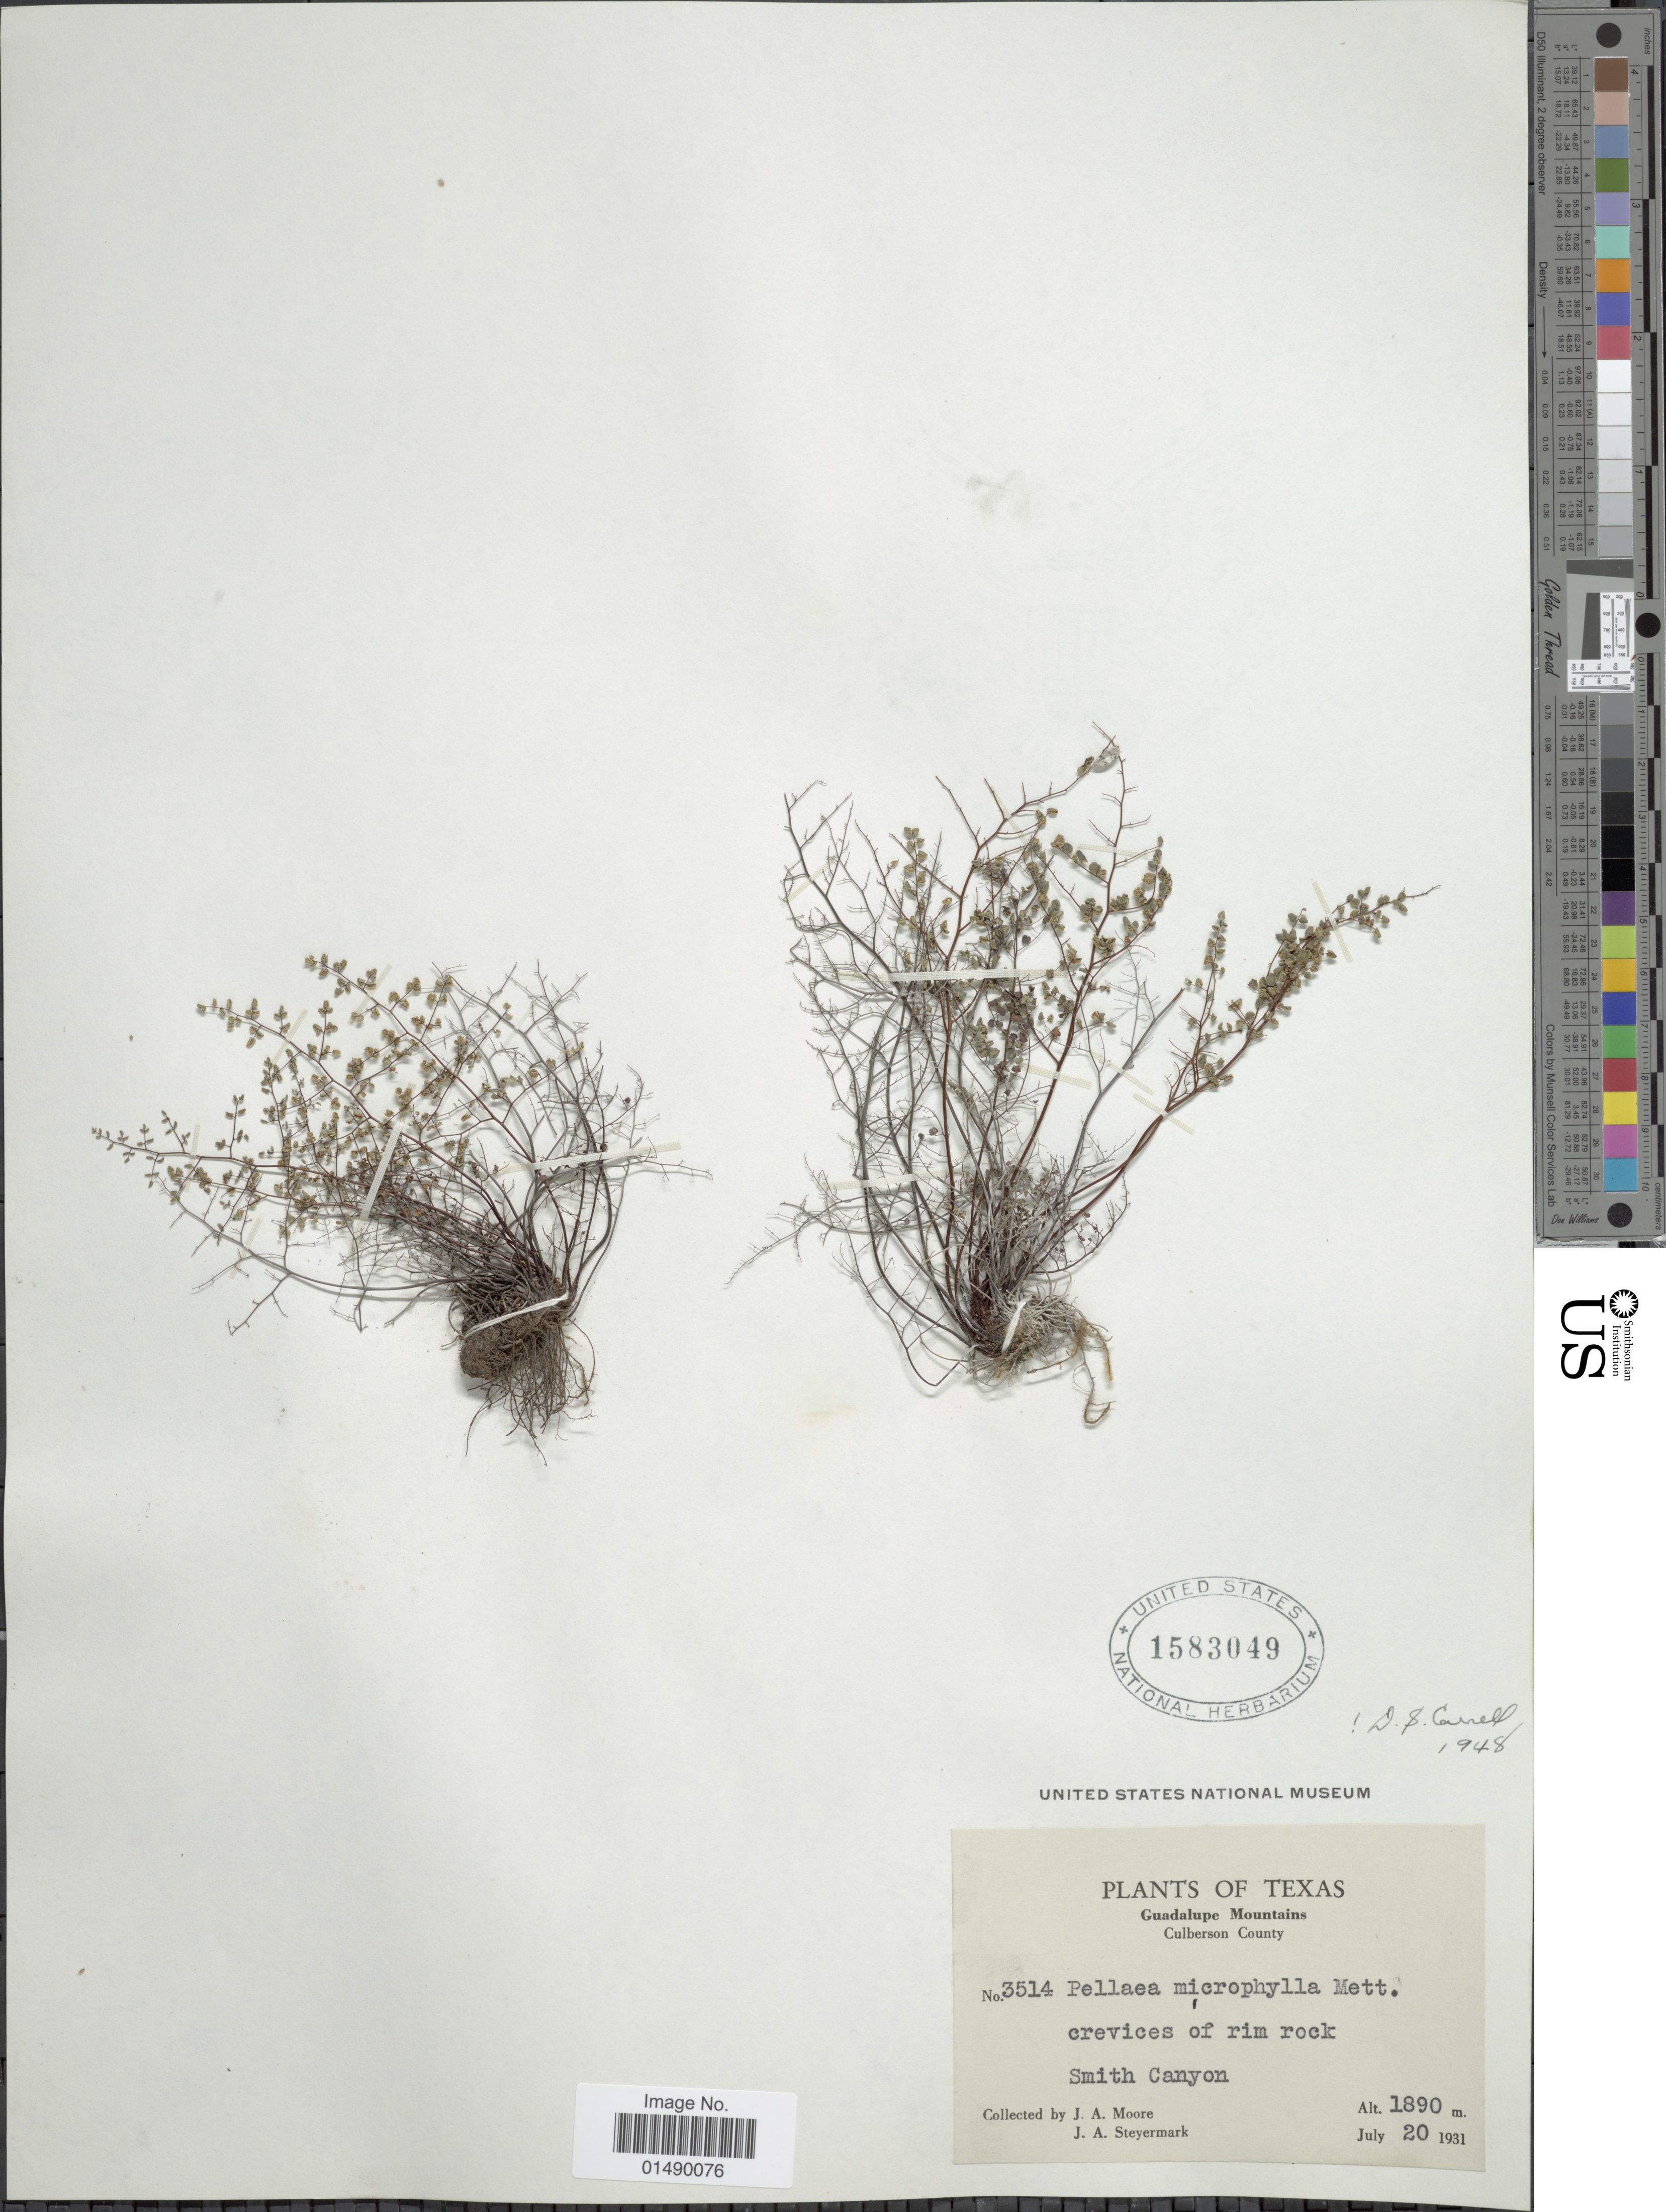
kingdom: Plantae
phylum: Tracheophyta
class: Polypodiopsida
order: Polypodiales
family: Pteridaceae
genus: Argyrochosma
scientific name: Argyrochosma microphylla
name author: (Mett. ex Kuhn) Windham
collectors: J. A. Moore & J. Steyermark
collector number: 3514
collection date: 1931-07-20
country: United States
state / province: Texas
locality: Texas, Guadalupe Mountains, Culberson County,Smith Canyon.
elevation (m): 1890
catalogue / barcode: US 1583049